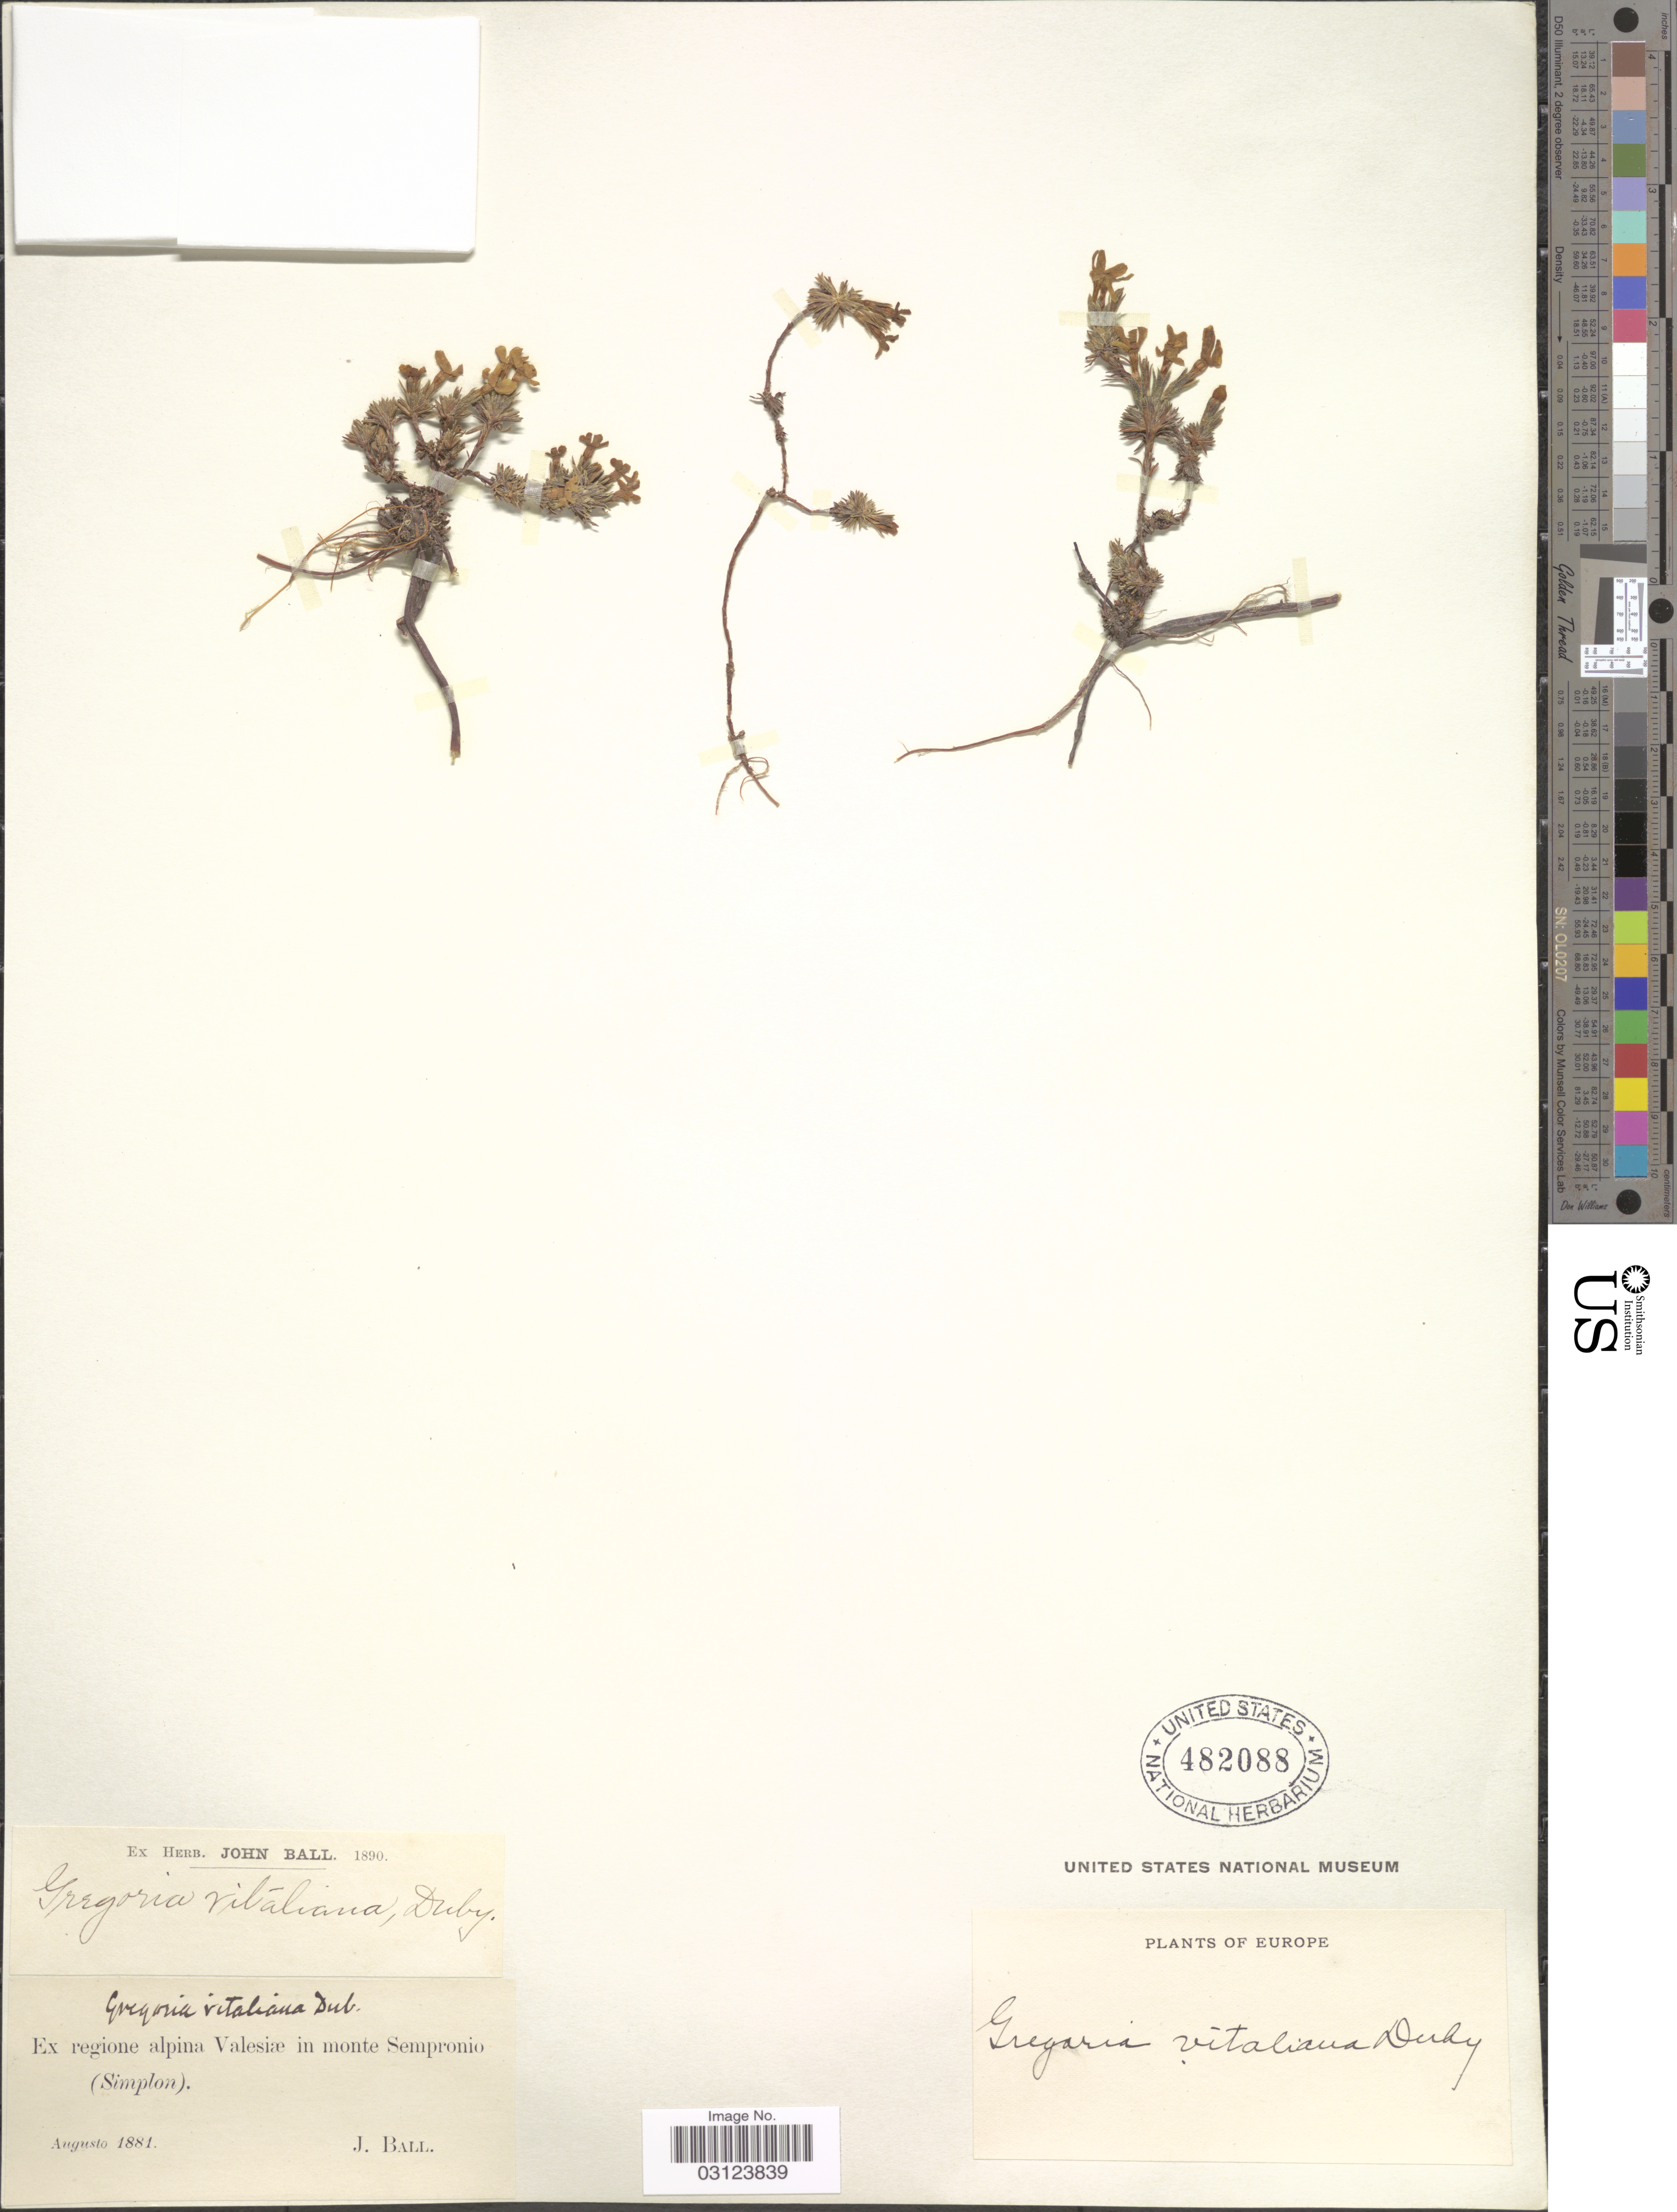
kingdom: Plantae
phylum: Tracheophyta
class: Magnoliopsida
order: Ericales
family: Primulaceae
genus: Androsace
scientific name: Androsace vitaliana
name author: (L.) Lapeyr.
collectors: J. Ball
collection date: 1881-08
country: Switzerland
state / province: Valais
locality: Ex regione Valesiæ in monte Sempronio (Simplon).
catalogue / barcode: US 482088